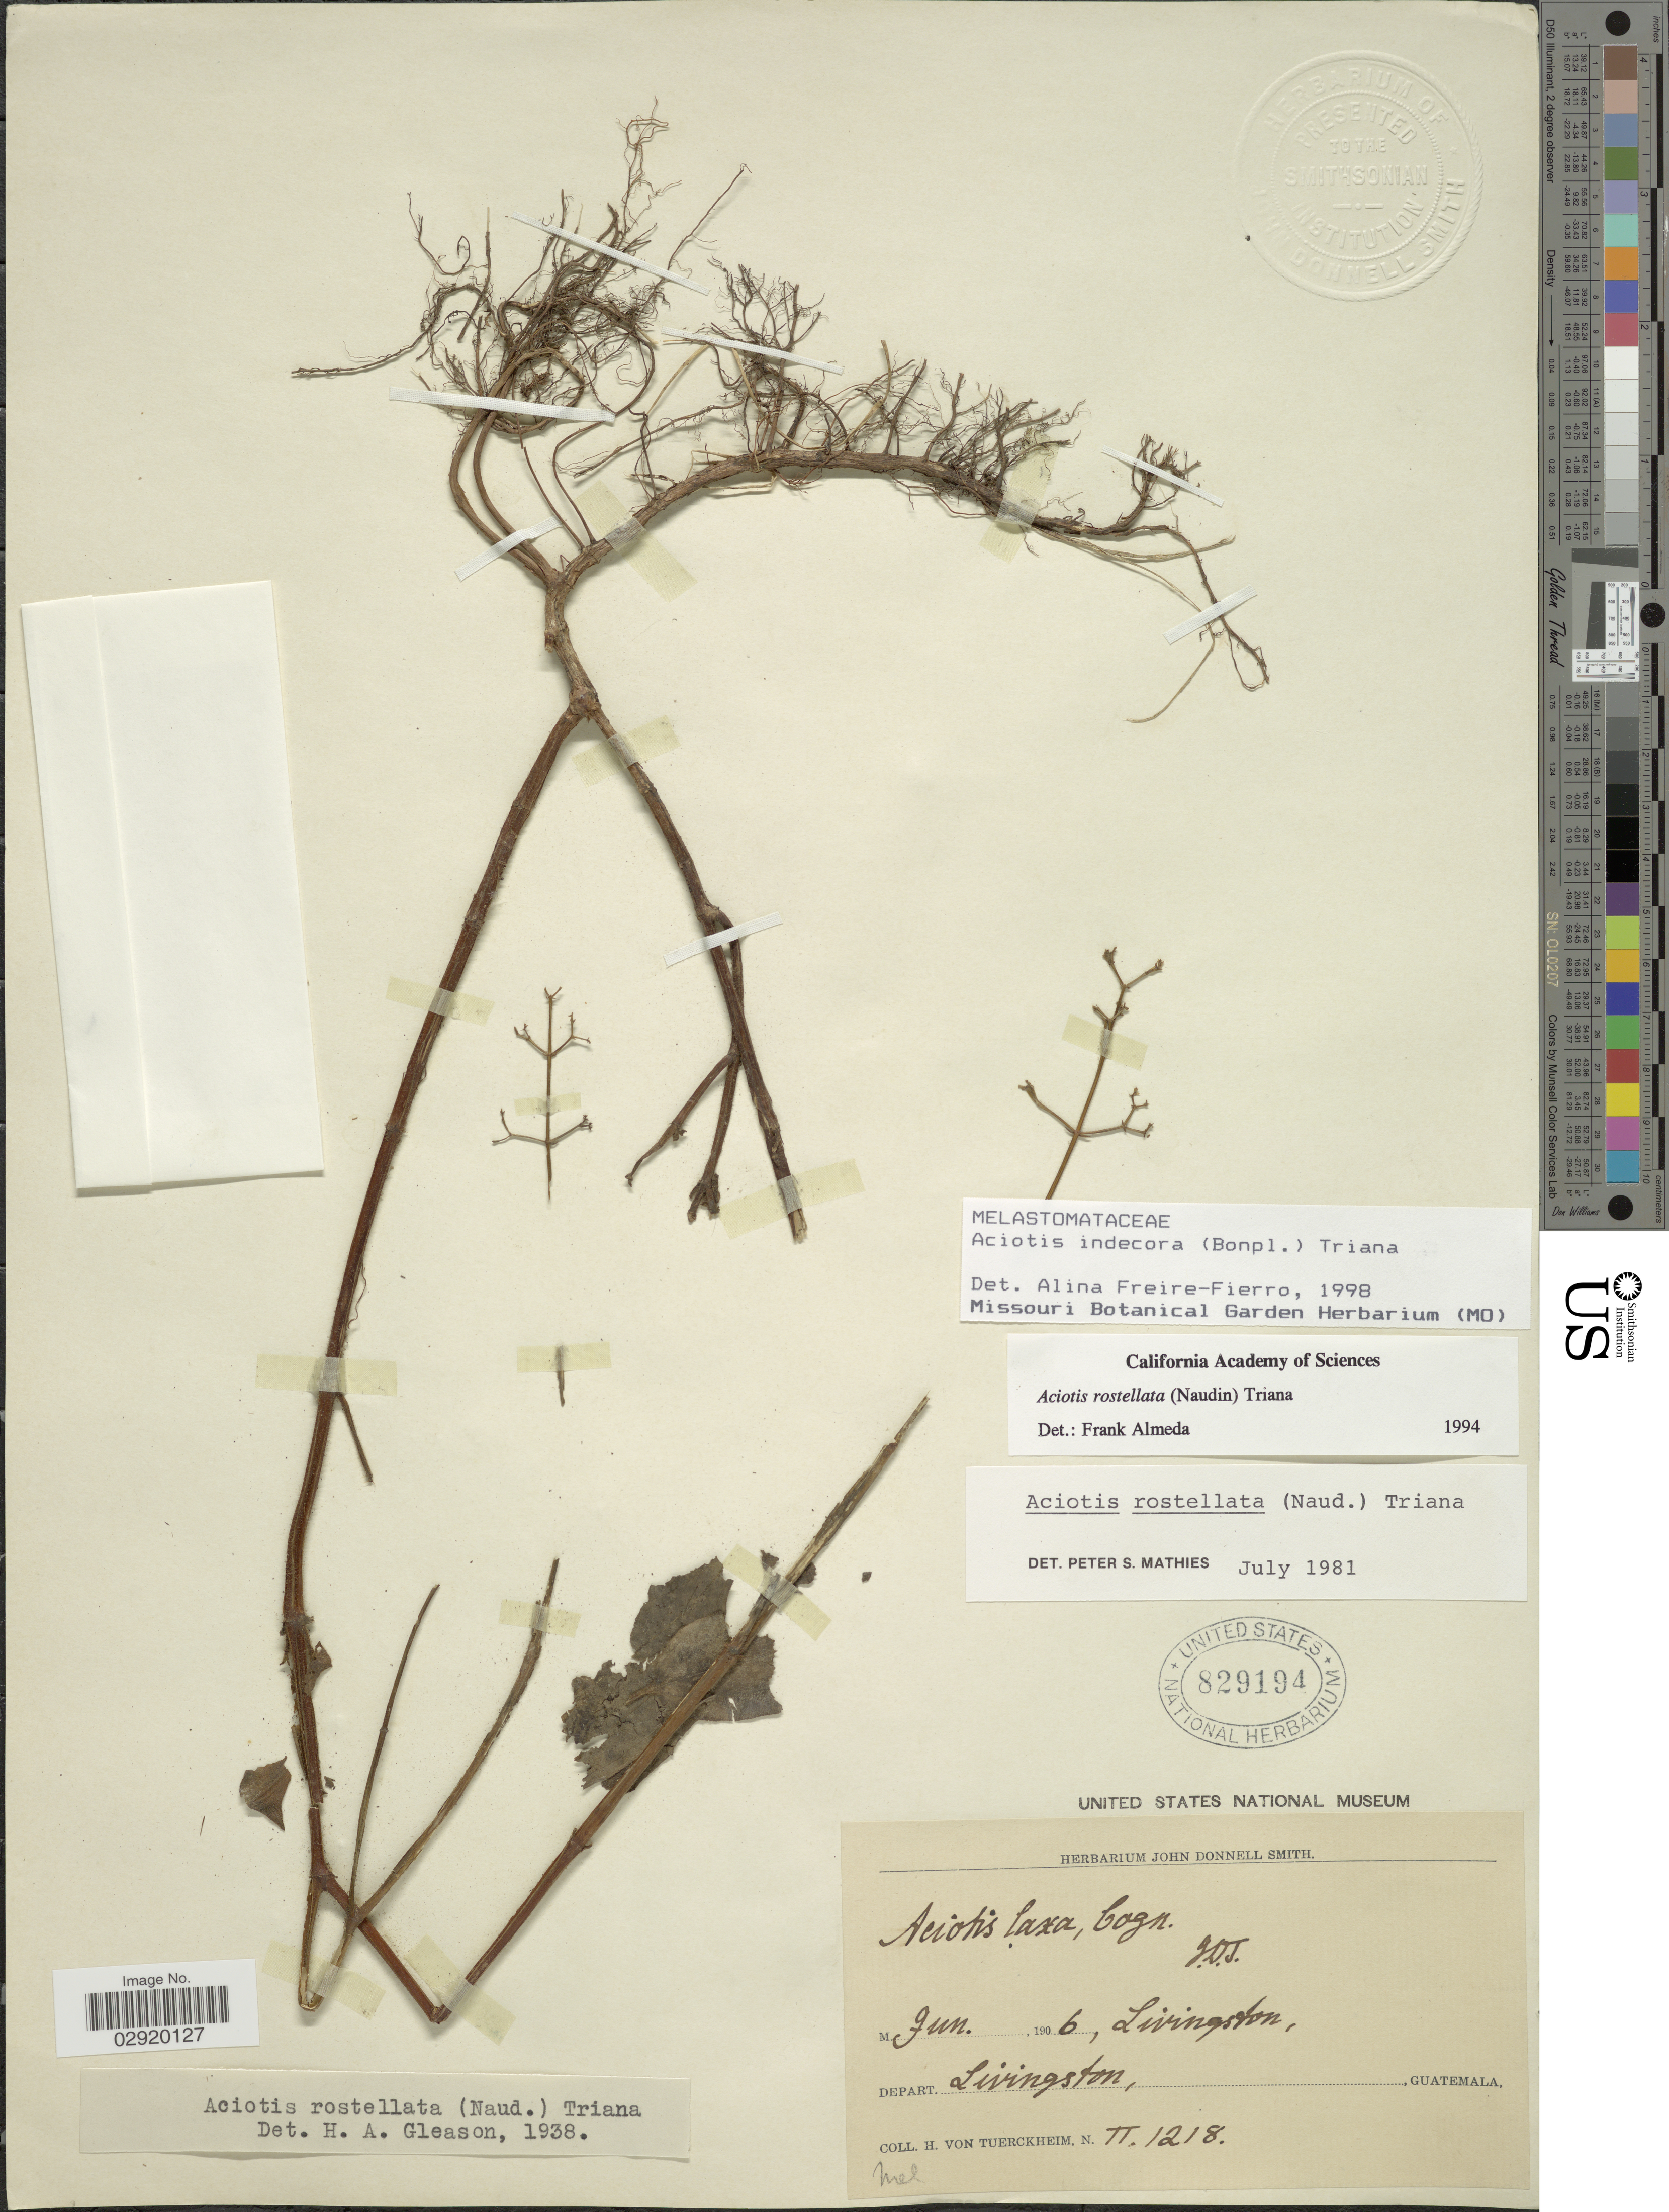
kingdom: Plantae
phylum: Tracheophyta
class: Magnoliopsida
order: Myrtales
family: Melastomataceae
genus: Aciotis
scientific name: Aciotis indecora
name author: (Bonpl.) Triana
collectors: H. von Türckheim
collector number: II1218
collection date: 1906-06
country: Guatemala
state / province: Izabal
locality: Livingston, Depart. Livingston.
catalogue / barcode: US 829194